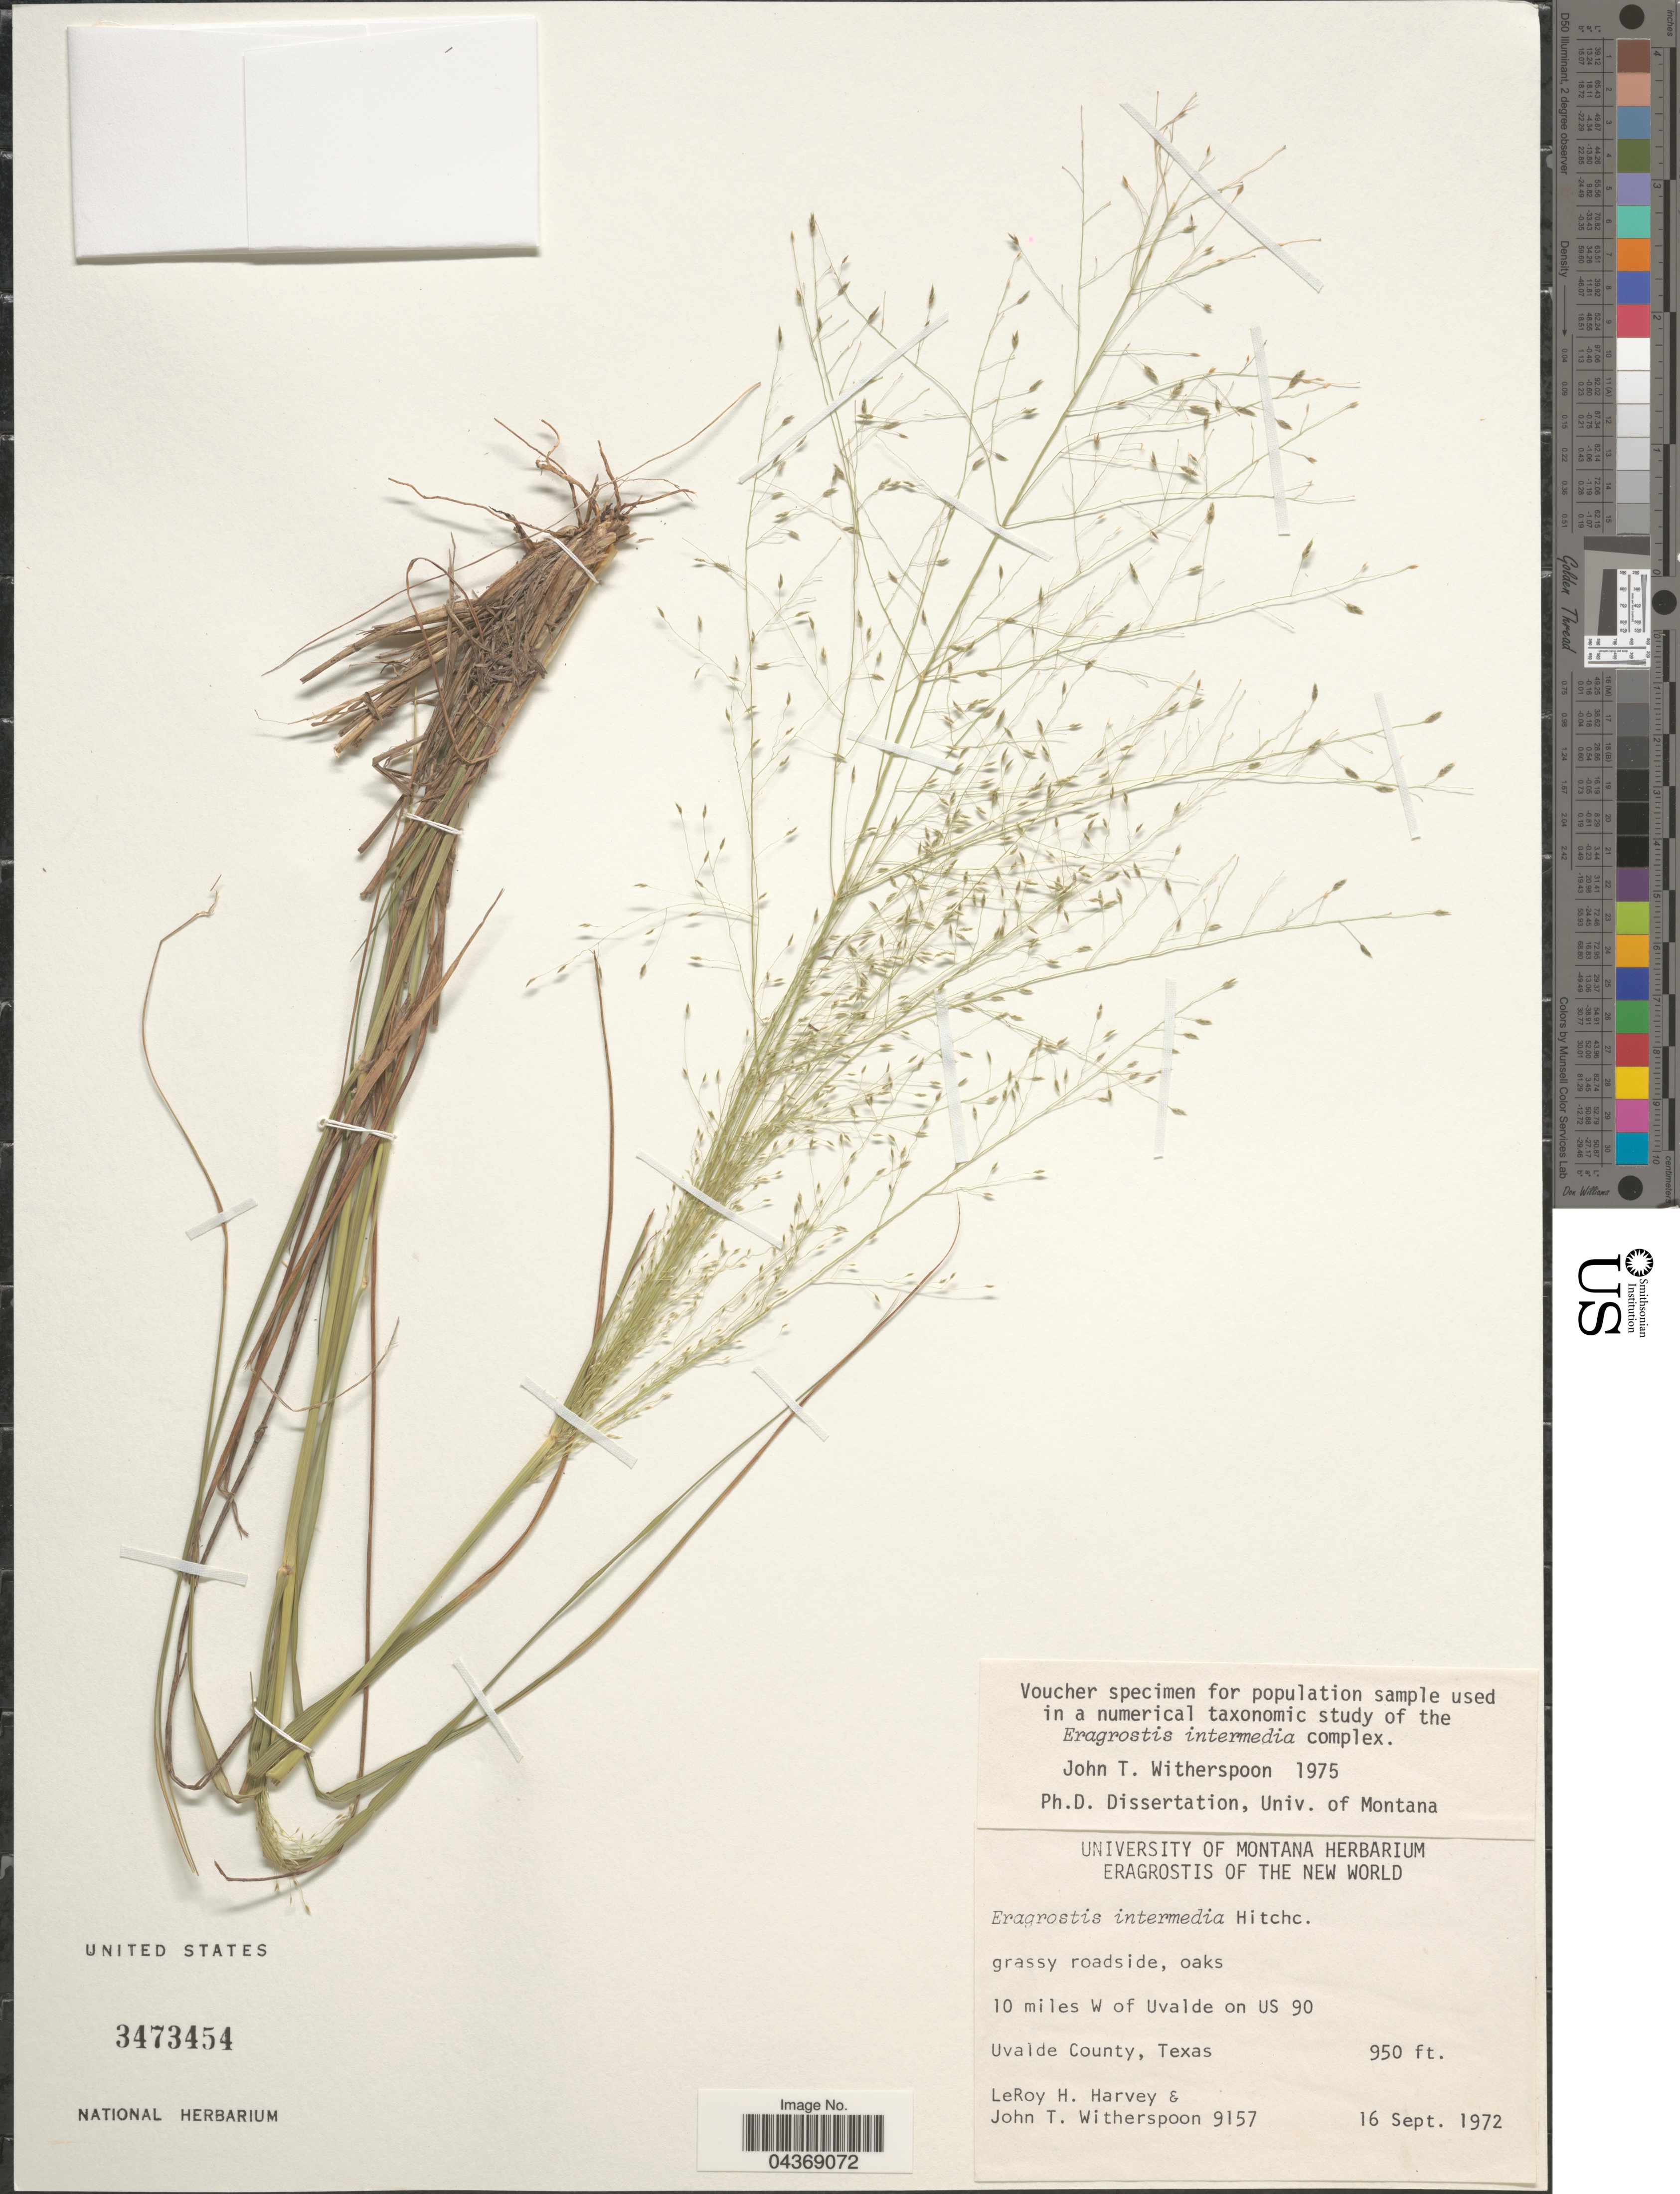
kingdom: Plantae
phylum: Tracheophyta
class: Liliopsida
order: Poales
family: Poaceae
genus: Eragrostis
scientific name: Eragrostis intermedia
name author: Hitchc.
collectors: L. H. Harvey & J. Witherspoon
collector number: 9157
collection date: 1972-09-16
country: United States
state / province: Texas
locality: Grassy roadisde, oaks. 10 miles W of Uvalde on US 90. Uvalde County.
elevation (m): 290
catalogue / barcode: US 3473454